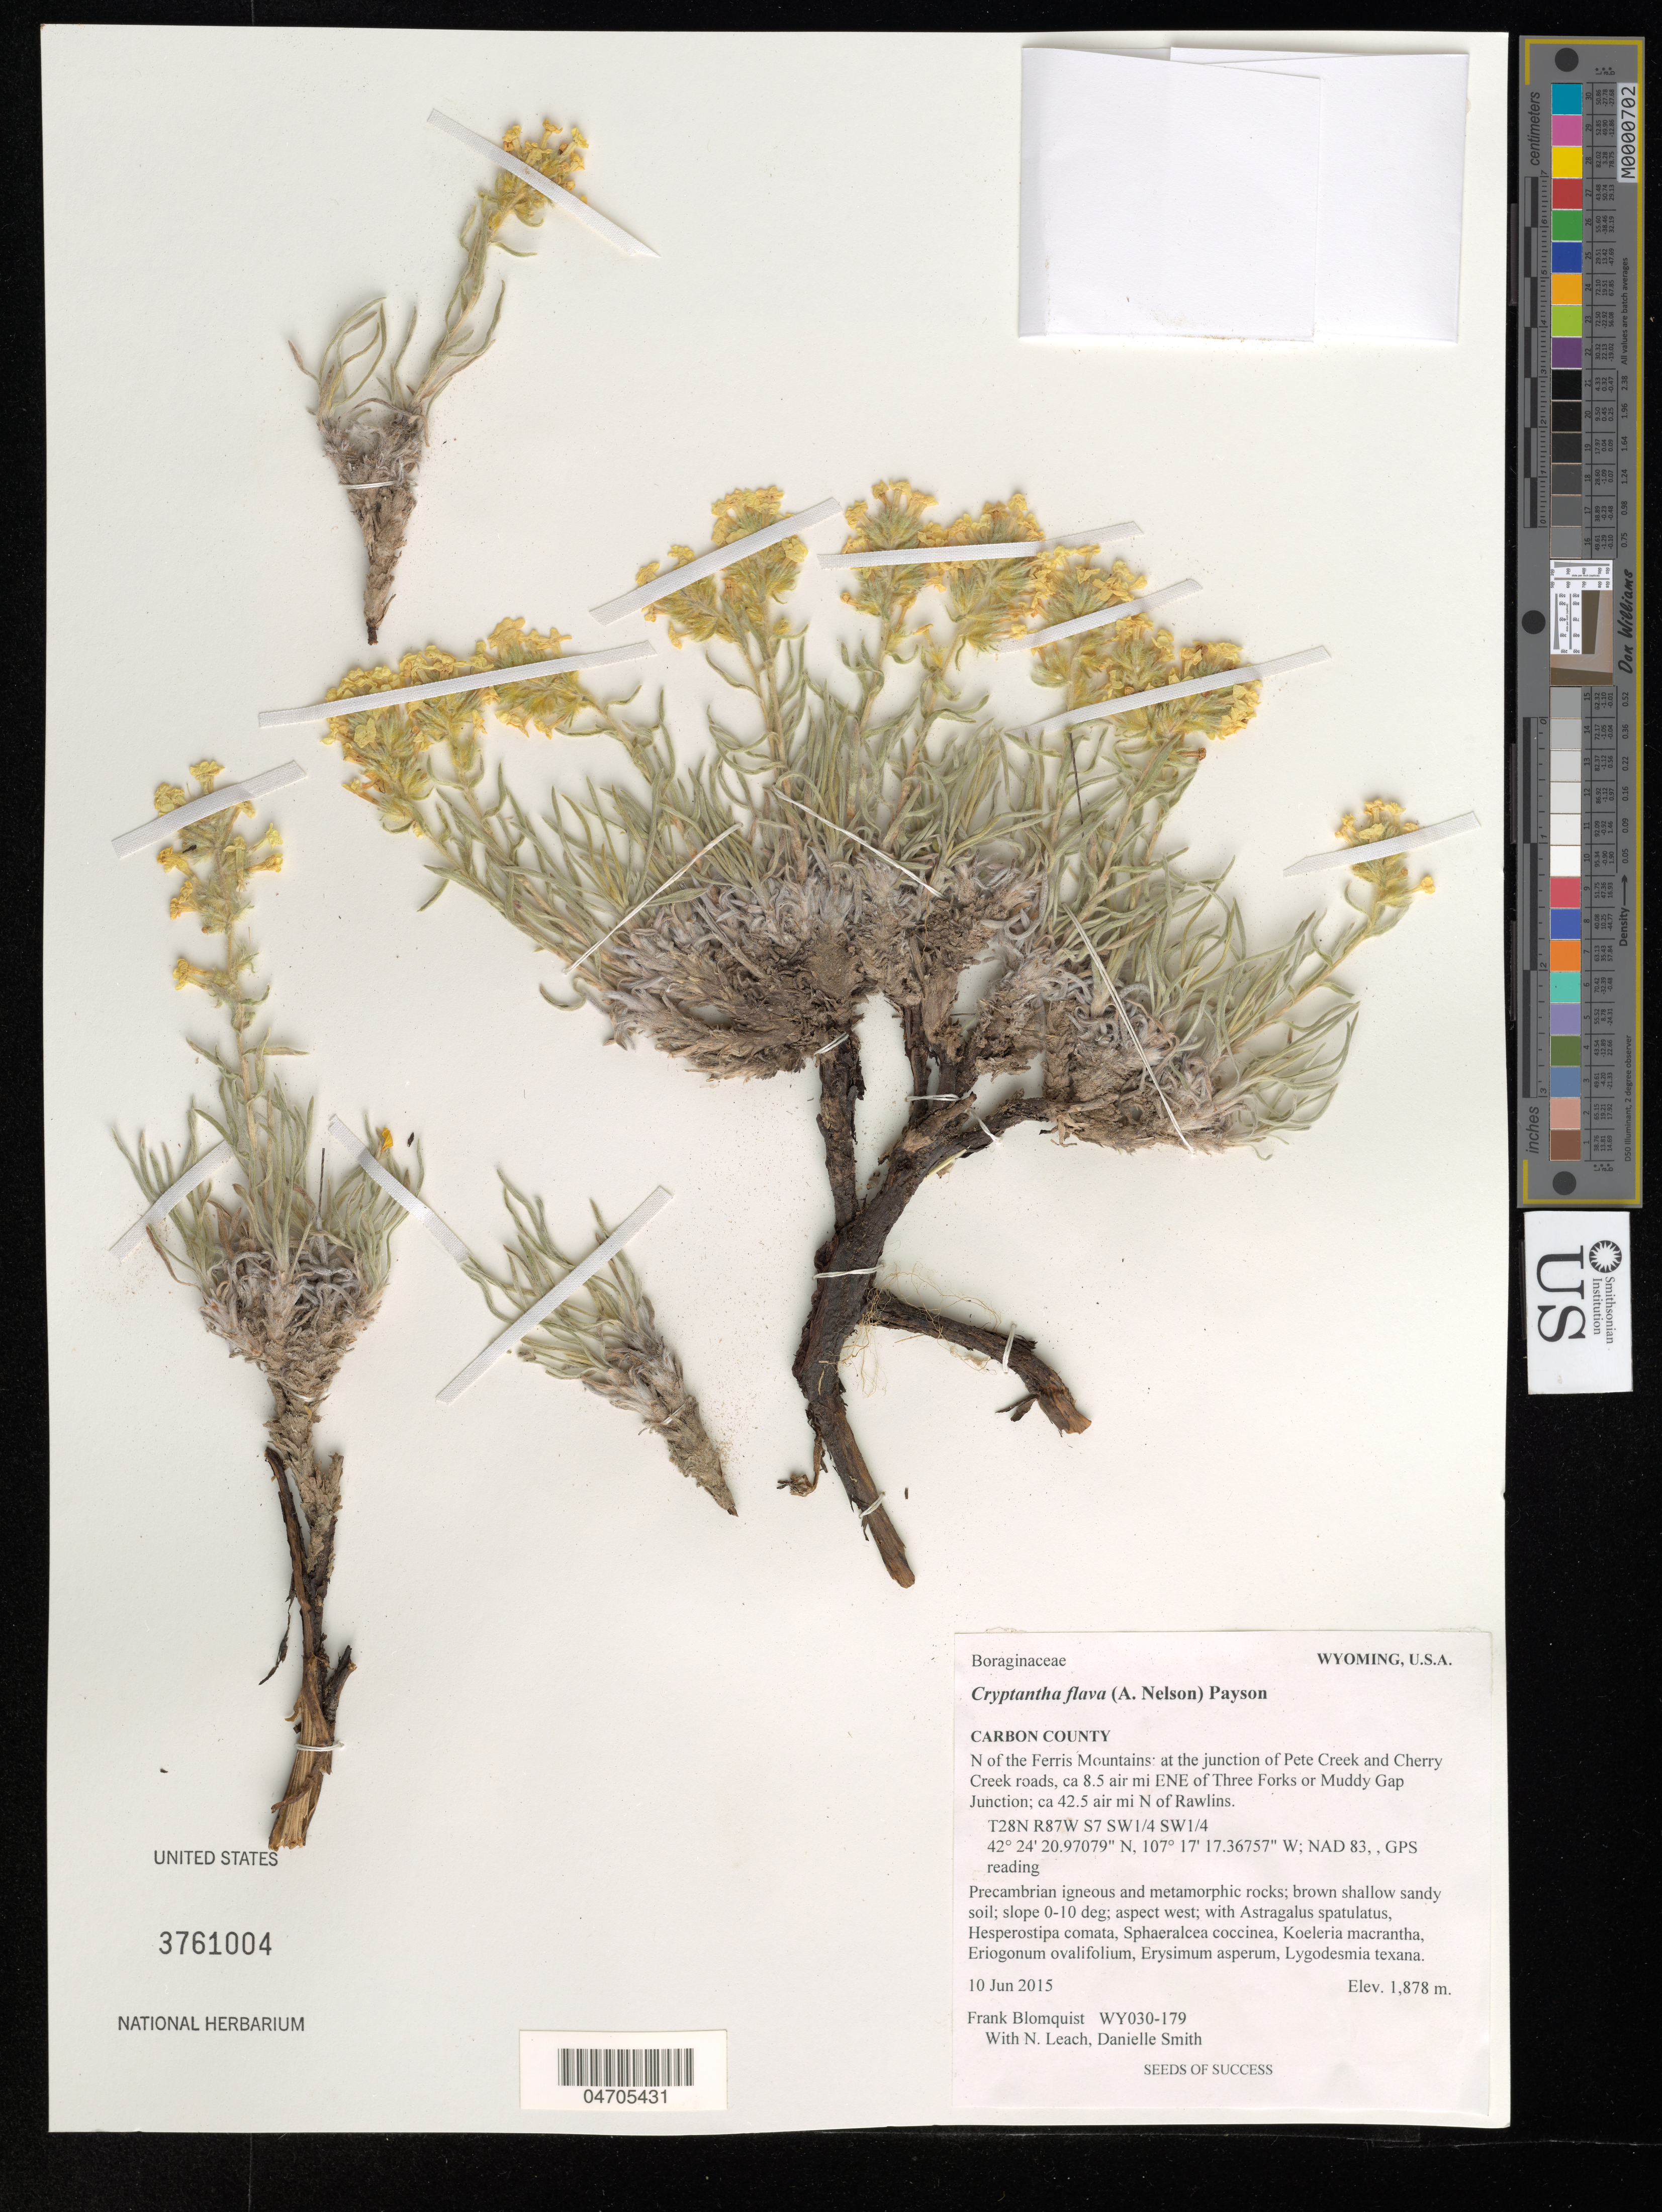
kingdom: Plantae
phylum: Tracheophyta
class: Magnoliopsida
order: Boraginales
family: Boraginaceae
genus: Cryptantha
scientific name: Cryptantha flava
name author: (A. Nelson) Payson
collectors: F. Blomquist, N. Leach & D. Smith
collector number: WY030-179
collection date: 2015-06-10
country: United States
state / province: Wyoming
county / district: Carbon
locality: Carbon County. N of the Ferris Mountains: at the junction of Pete Creek and Cherry Creek roads, ca 8.5 air mi ENE of Three Forks or Muddy Gap Junction; ca 42.5 air mi N of Rawlins. T28N R87W S7 SW1/4 SW1/4.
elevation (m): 1878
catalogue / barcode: US 3761004